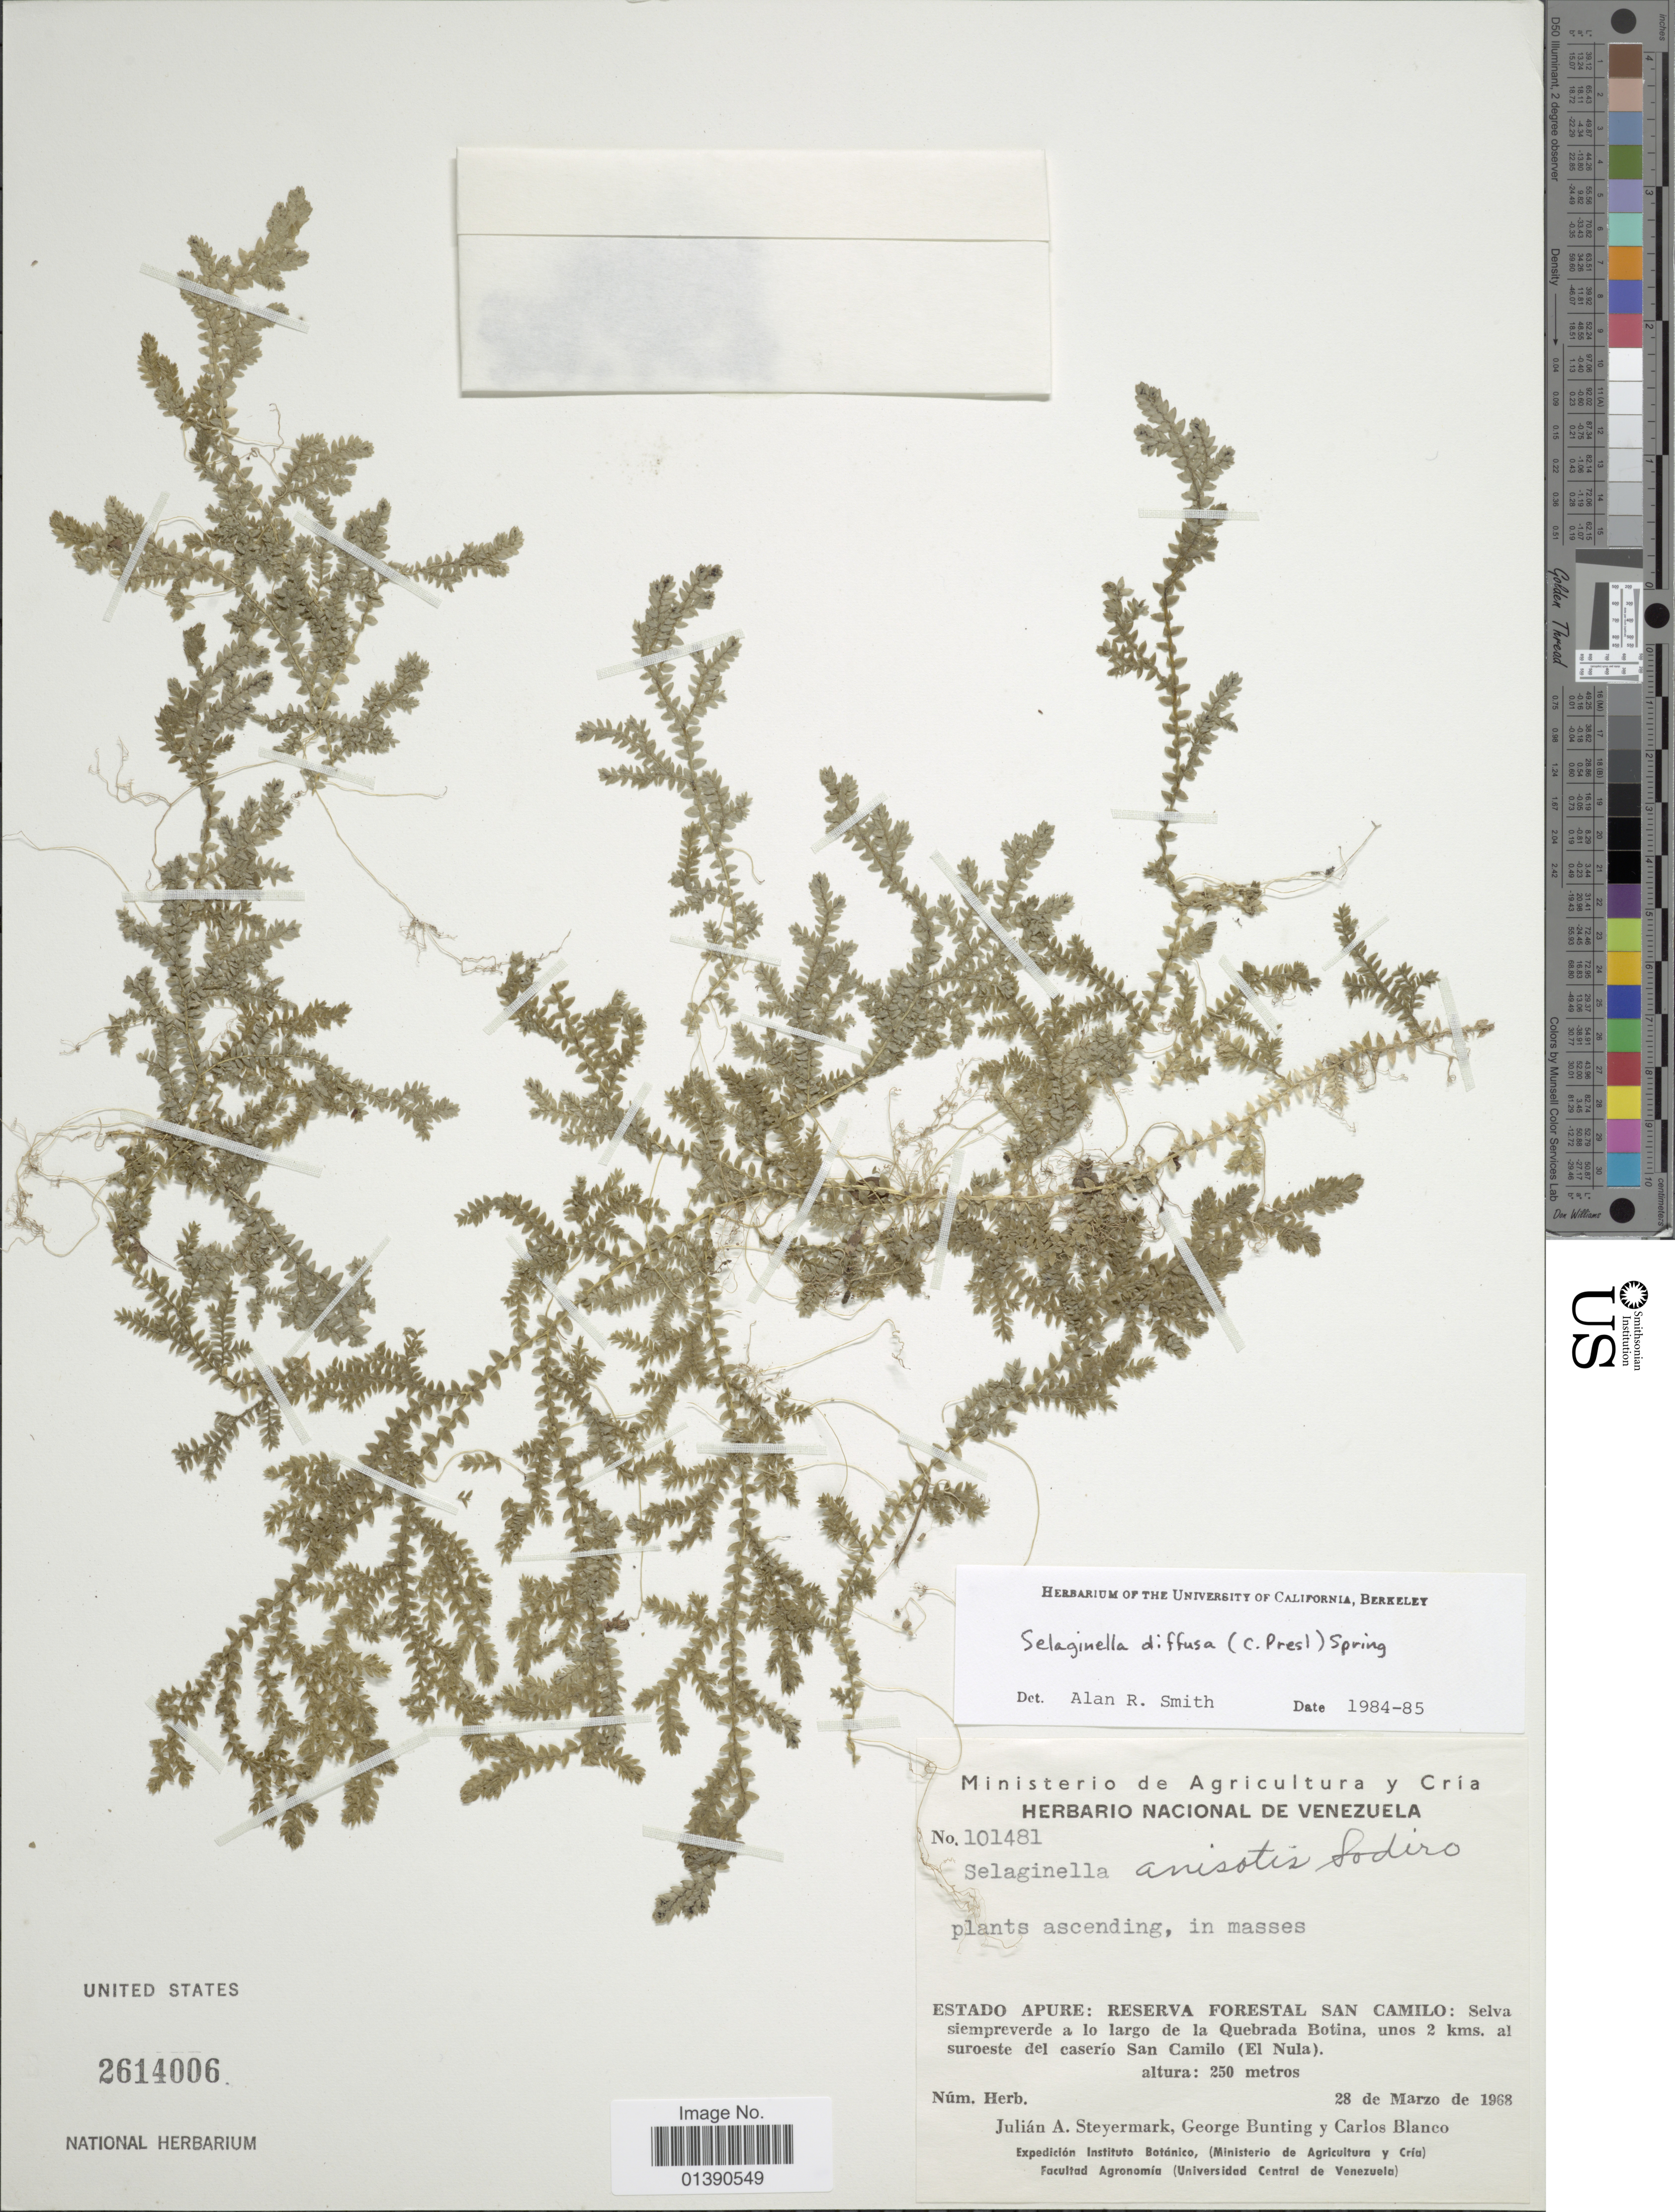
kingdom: Plantae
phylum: Tracheophyta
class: Lycopodiopsida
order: Selaginellales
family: Selaginellaceae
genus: Selaginella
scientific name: Selaginella diffusa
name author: (C. Presl) Spring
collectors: J. Steyermark, G. S. Bunting & C. Blanco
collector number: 101481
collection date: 1968-03-28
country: Venezuela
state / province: Apure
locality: Reserva Forestal San Camilo: Selva siempreverde a lo largo de la Quebrada Botina, unos 2 kms, al suroeste del caserío San Camilo (El Nula)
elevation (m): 250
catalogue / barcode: US 2614006